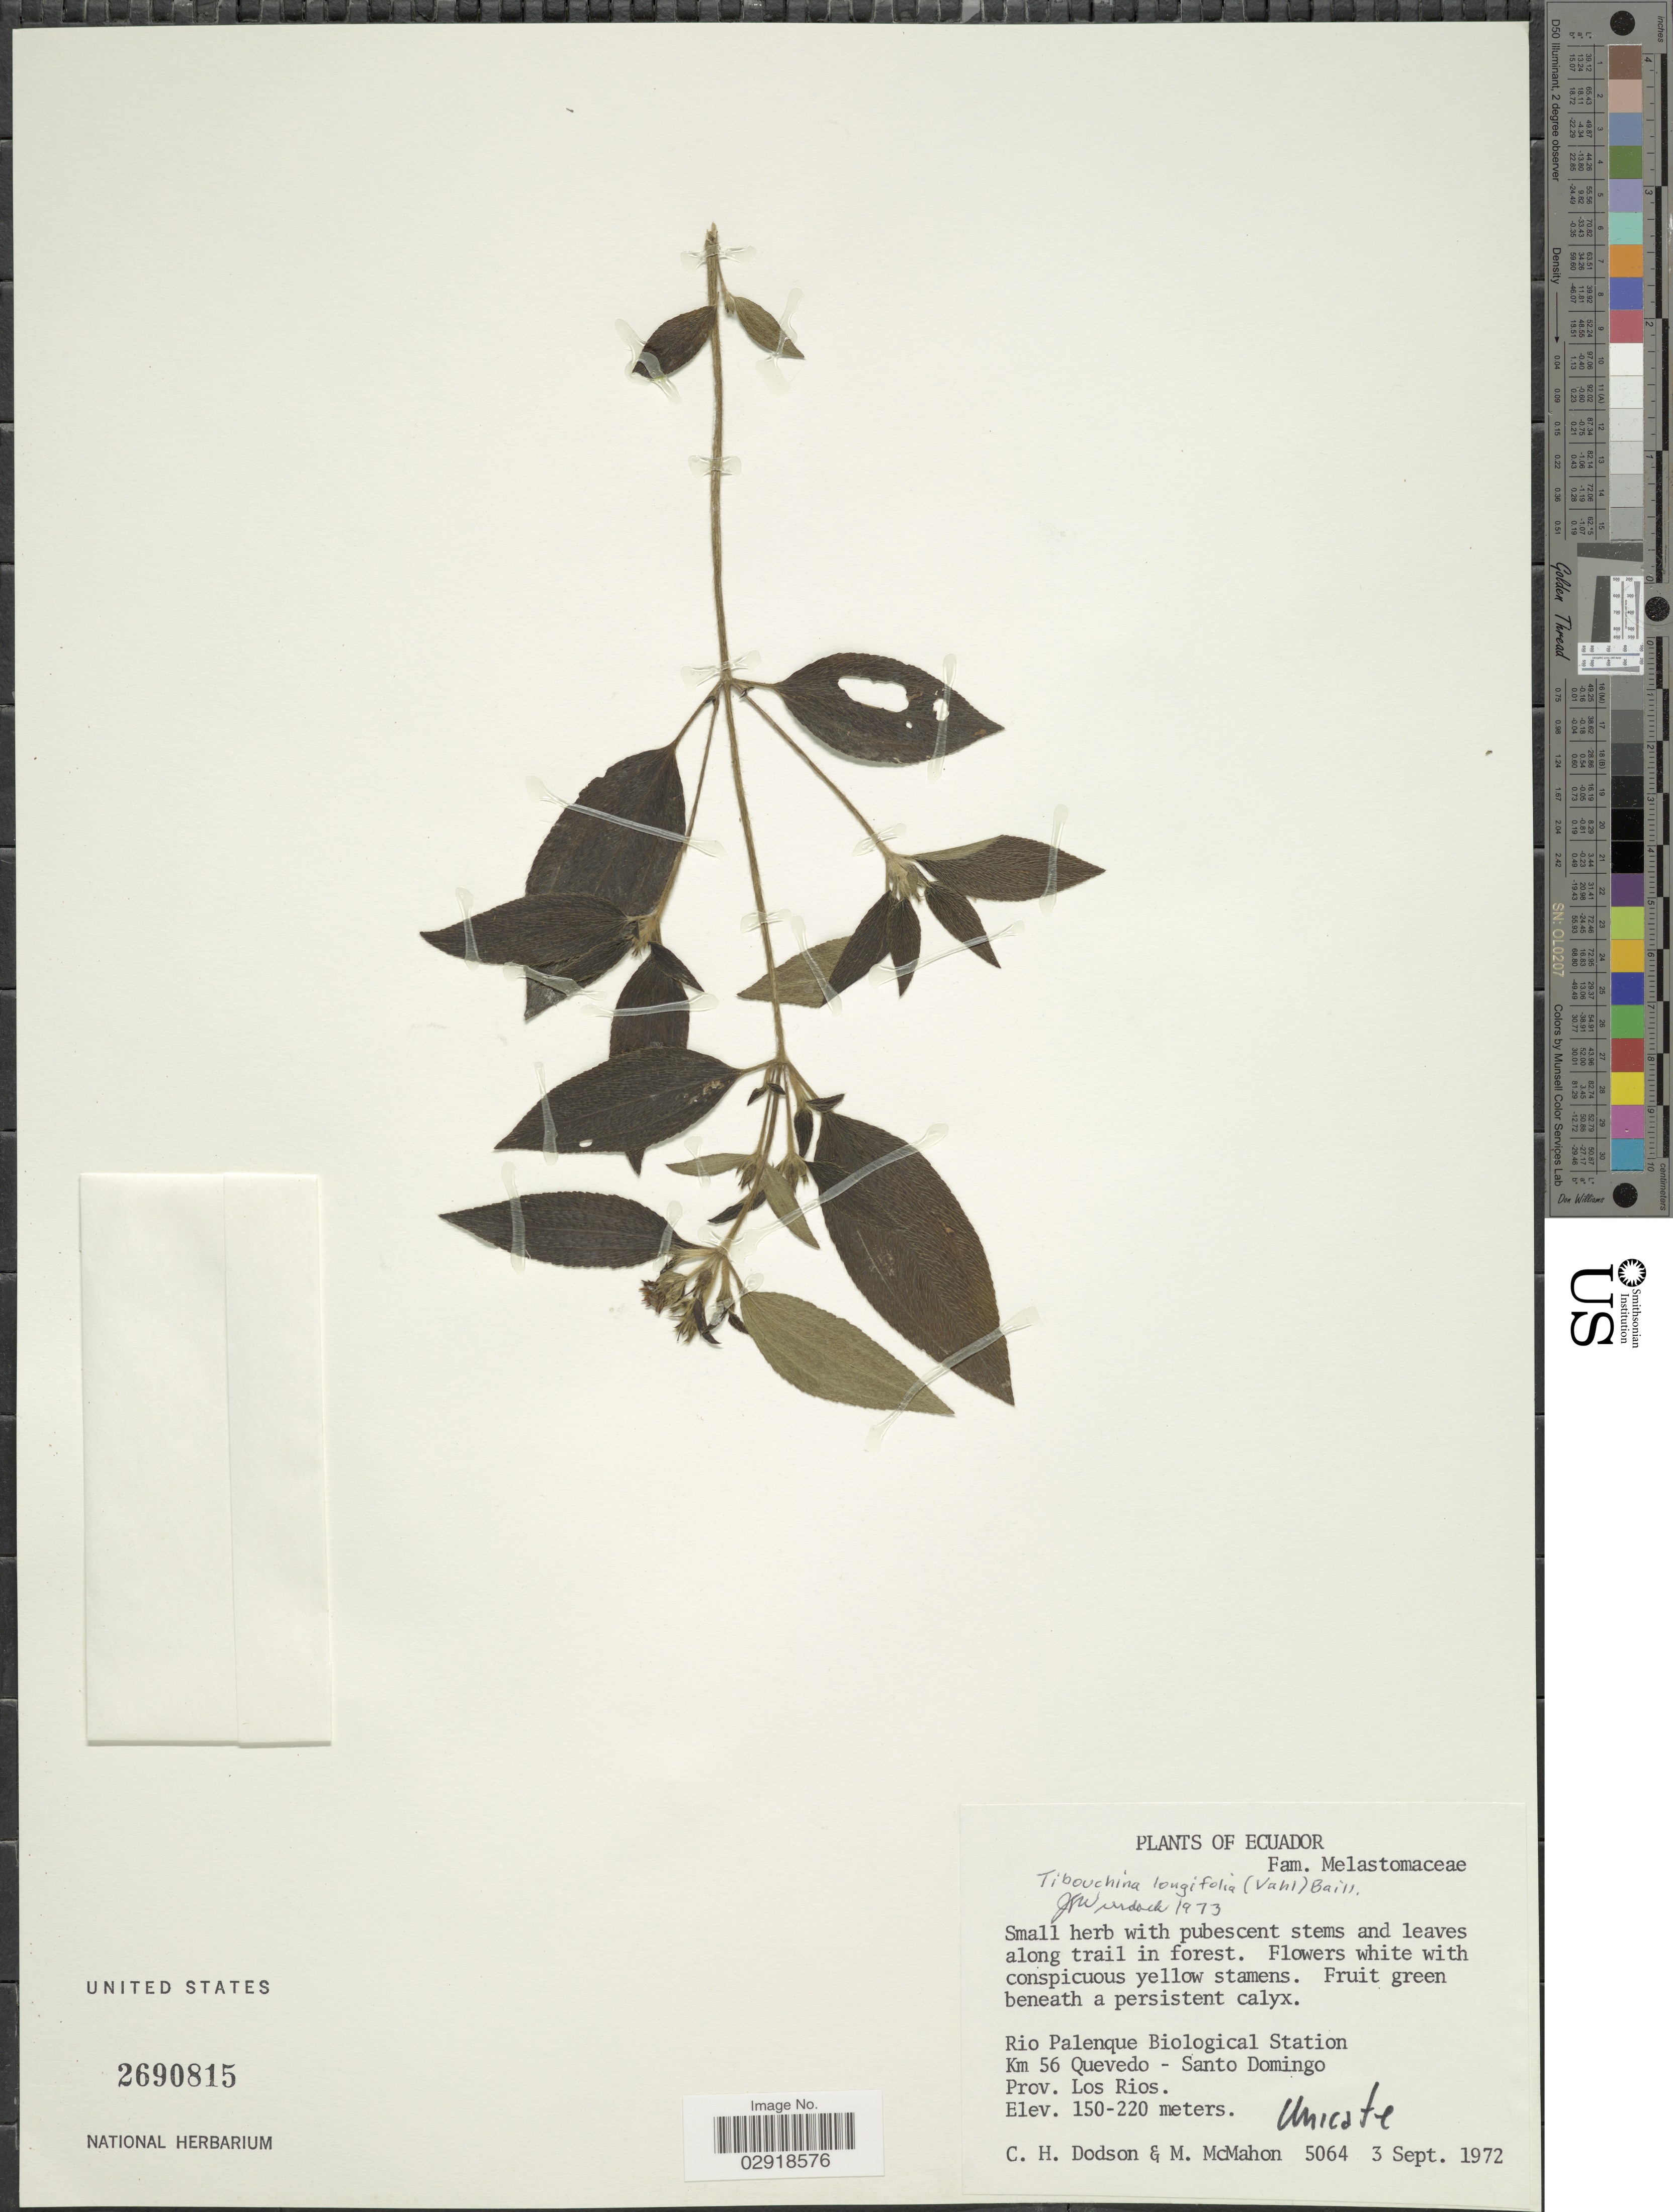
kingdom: Plantae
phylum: Tracheophyta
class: Magnoliopsida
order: Myrtales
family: Melastomataceae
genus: Chaetogastra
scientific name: Chaetogastra longifolia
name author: (Vahl) DC.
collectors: C. H. Dodson & M. McMahon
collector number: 5064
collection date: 1972-09-03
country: Ecuador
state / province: Los Ríos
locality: Rio Palenque Biological Station. Km 56 Quevedo - Santo Domingo.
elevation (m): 150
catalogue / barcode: US 2690815